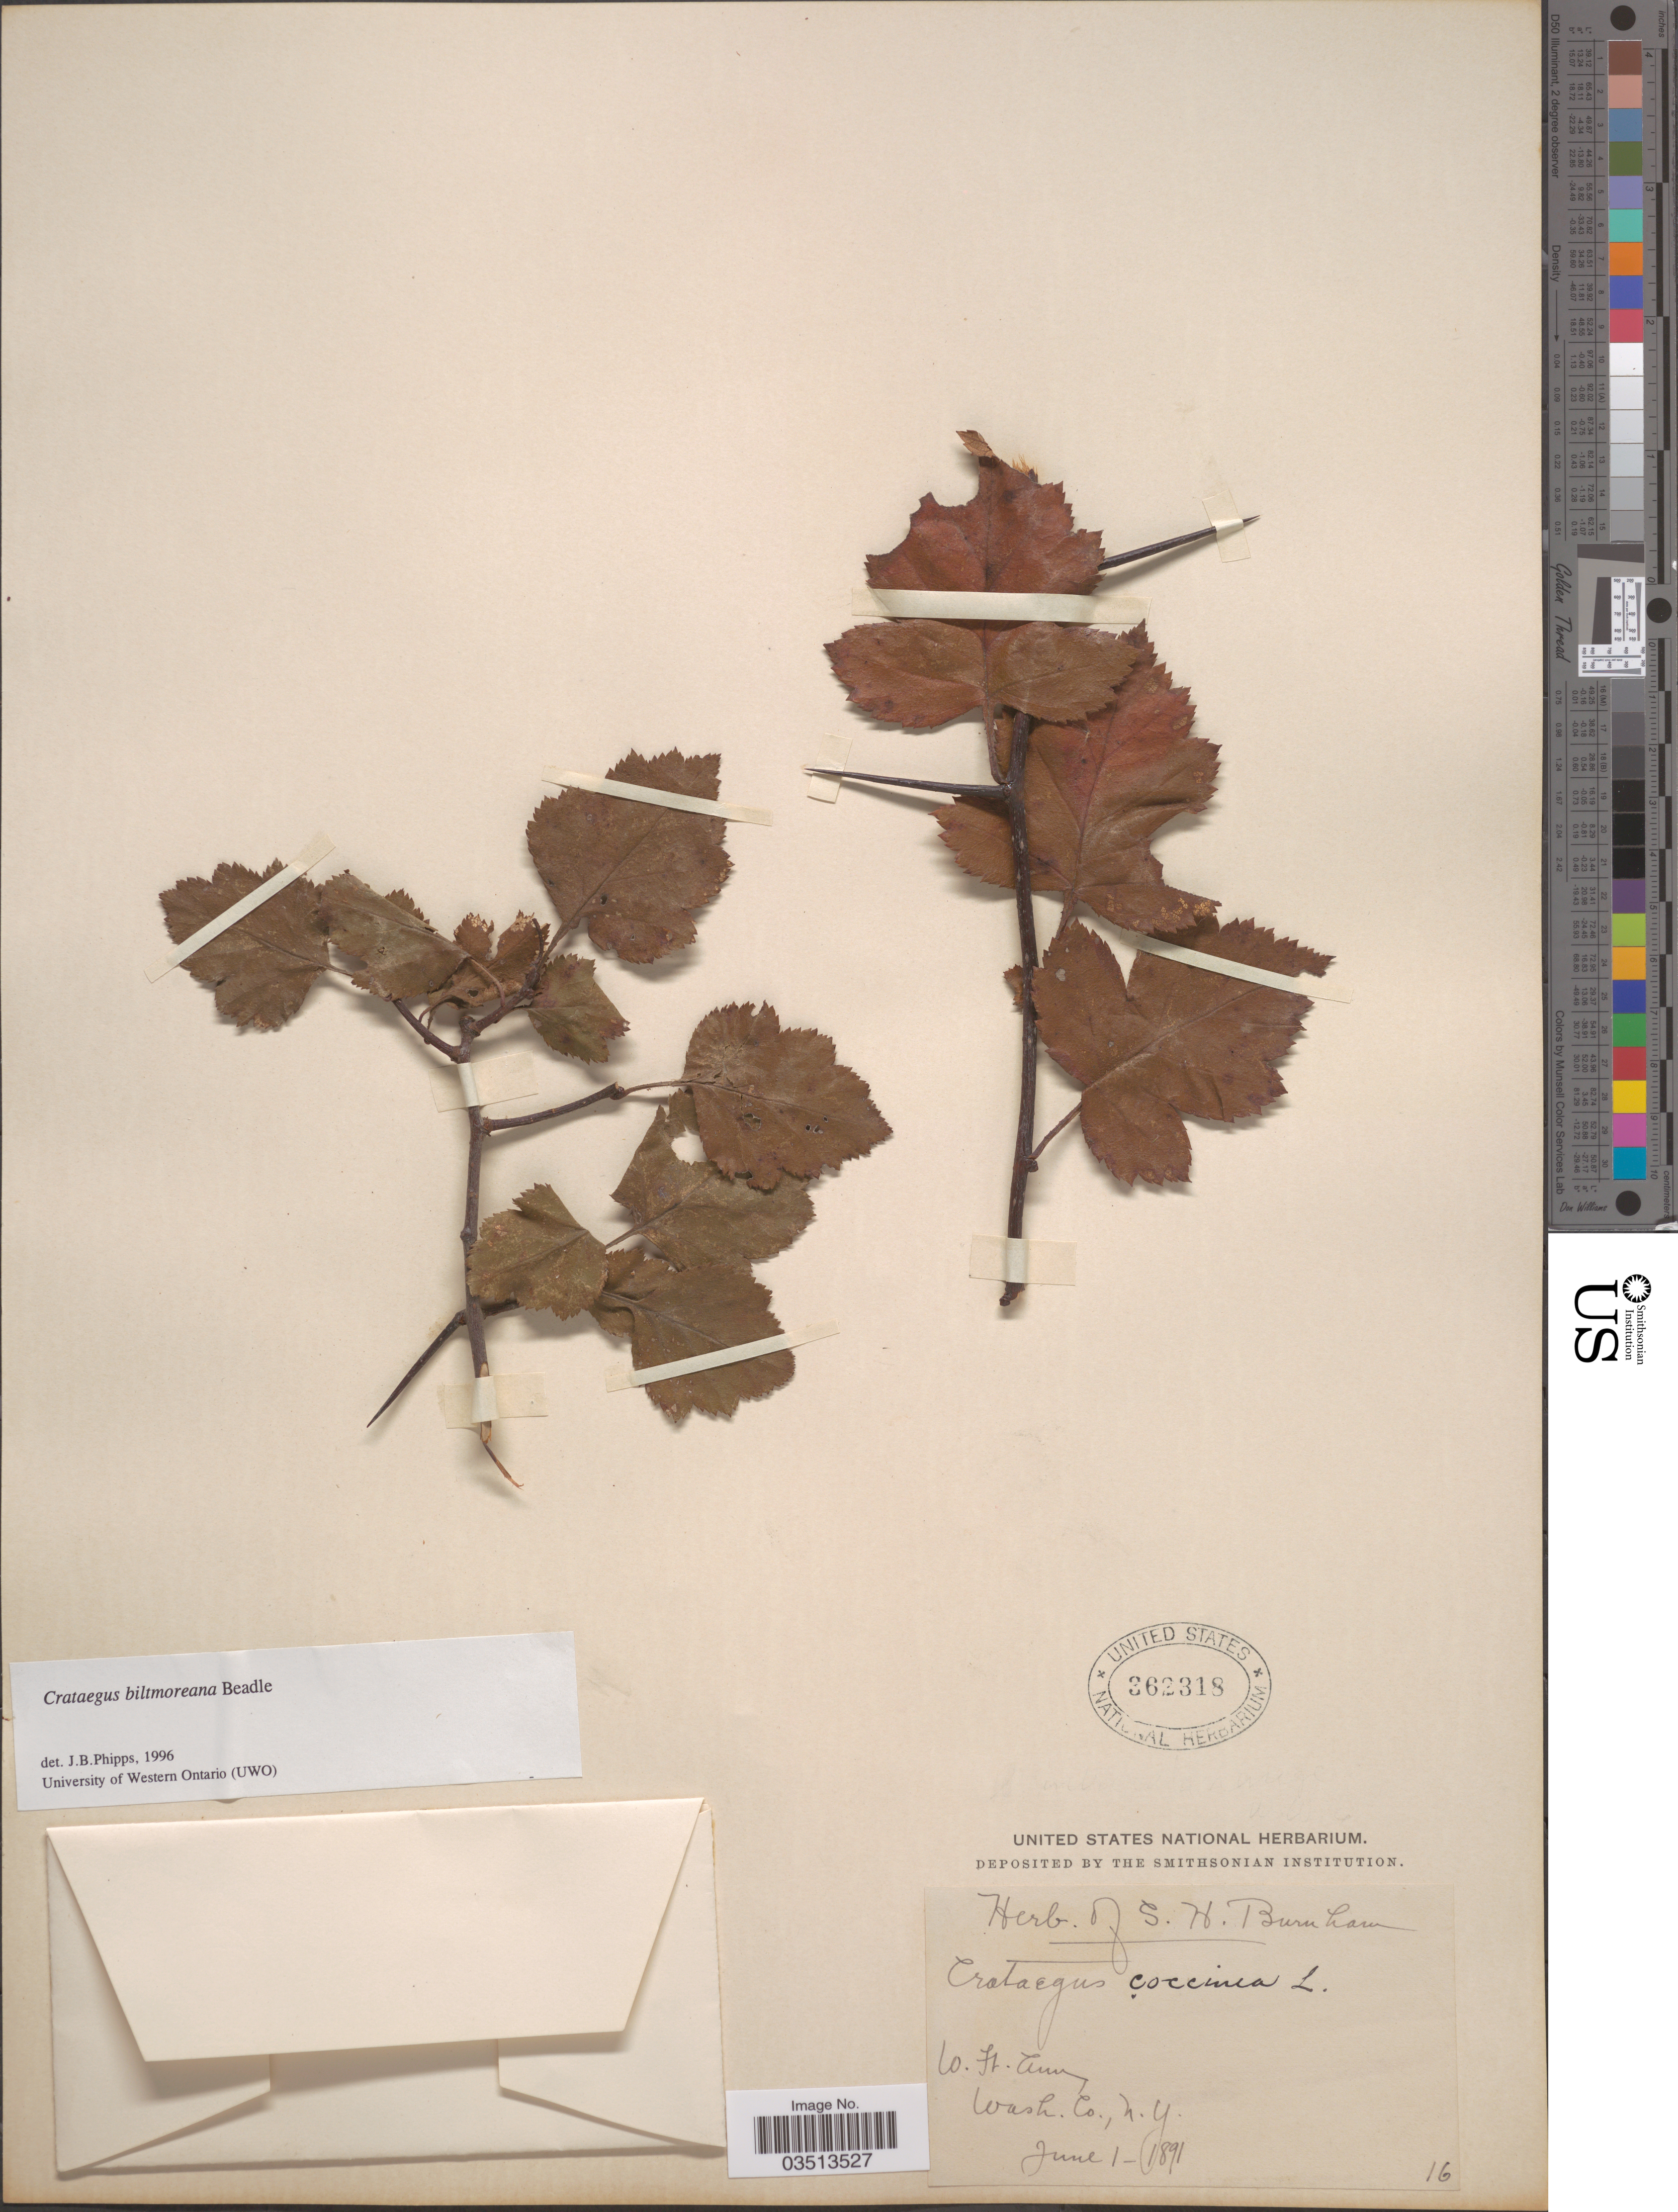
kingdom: Plantae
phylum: Tracheophyta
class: Magnoliopsida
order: Rosales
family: Rosaceae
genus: Crataegus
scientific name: Crataegus biltmoreana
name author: Beadle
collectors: ex herb. S.H. Burnham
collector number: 16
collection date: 1891-06-01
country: United States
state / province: New York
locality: Wash. Co.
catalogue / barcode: US 362318